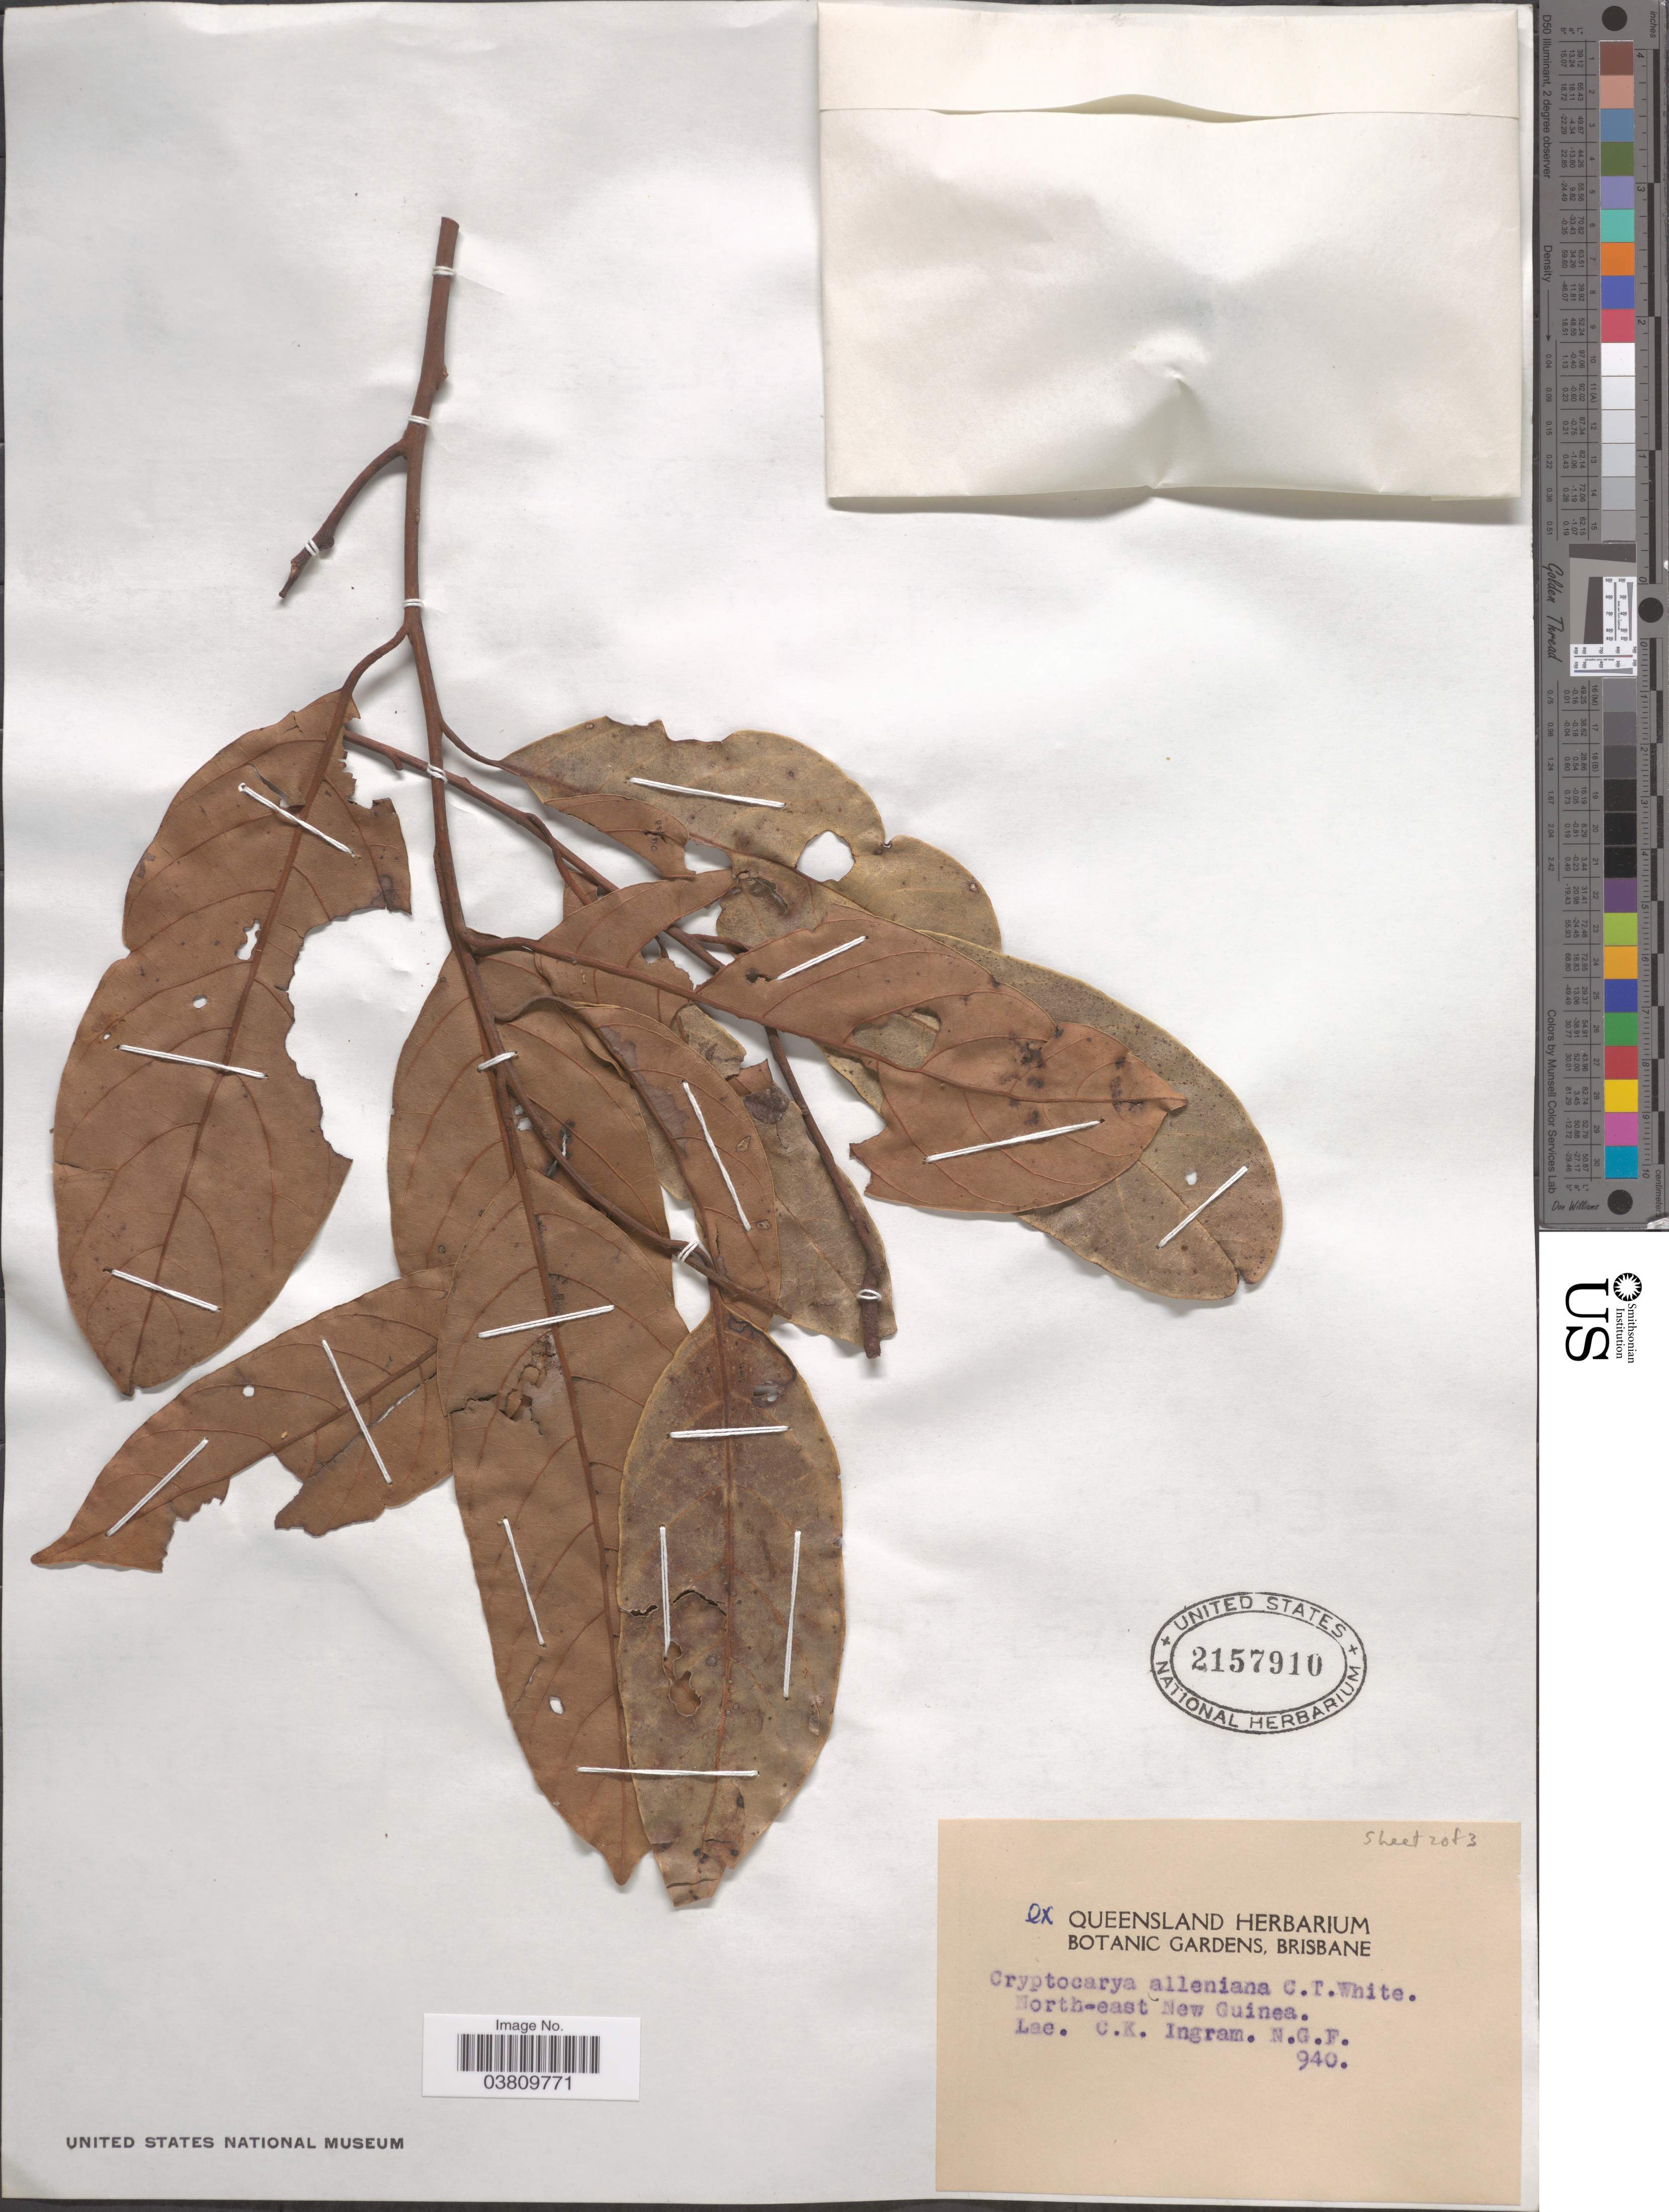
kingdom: Plantae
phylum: Tracheophyta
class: Magnoliopsida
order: Laurales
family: Lauraceae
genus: Cryptocarya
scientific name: Cryptocarya alleniana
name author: C.T. White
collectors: C. Ingram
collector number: NGF 940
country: Papua New Guinea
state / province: Morobe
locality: North-east New Guinea. Lae.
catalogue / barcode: US 2157910